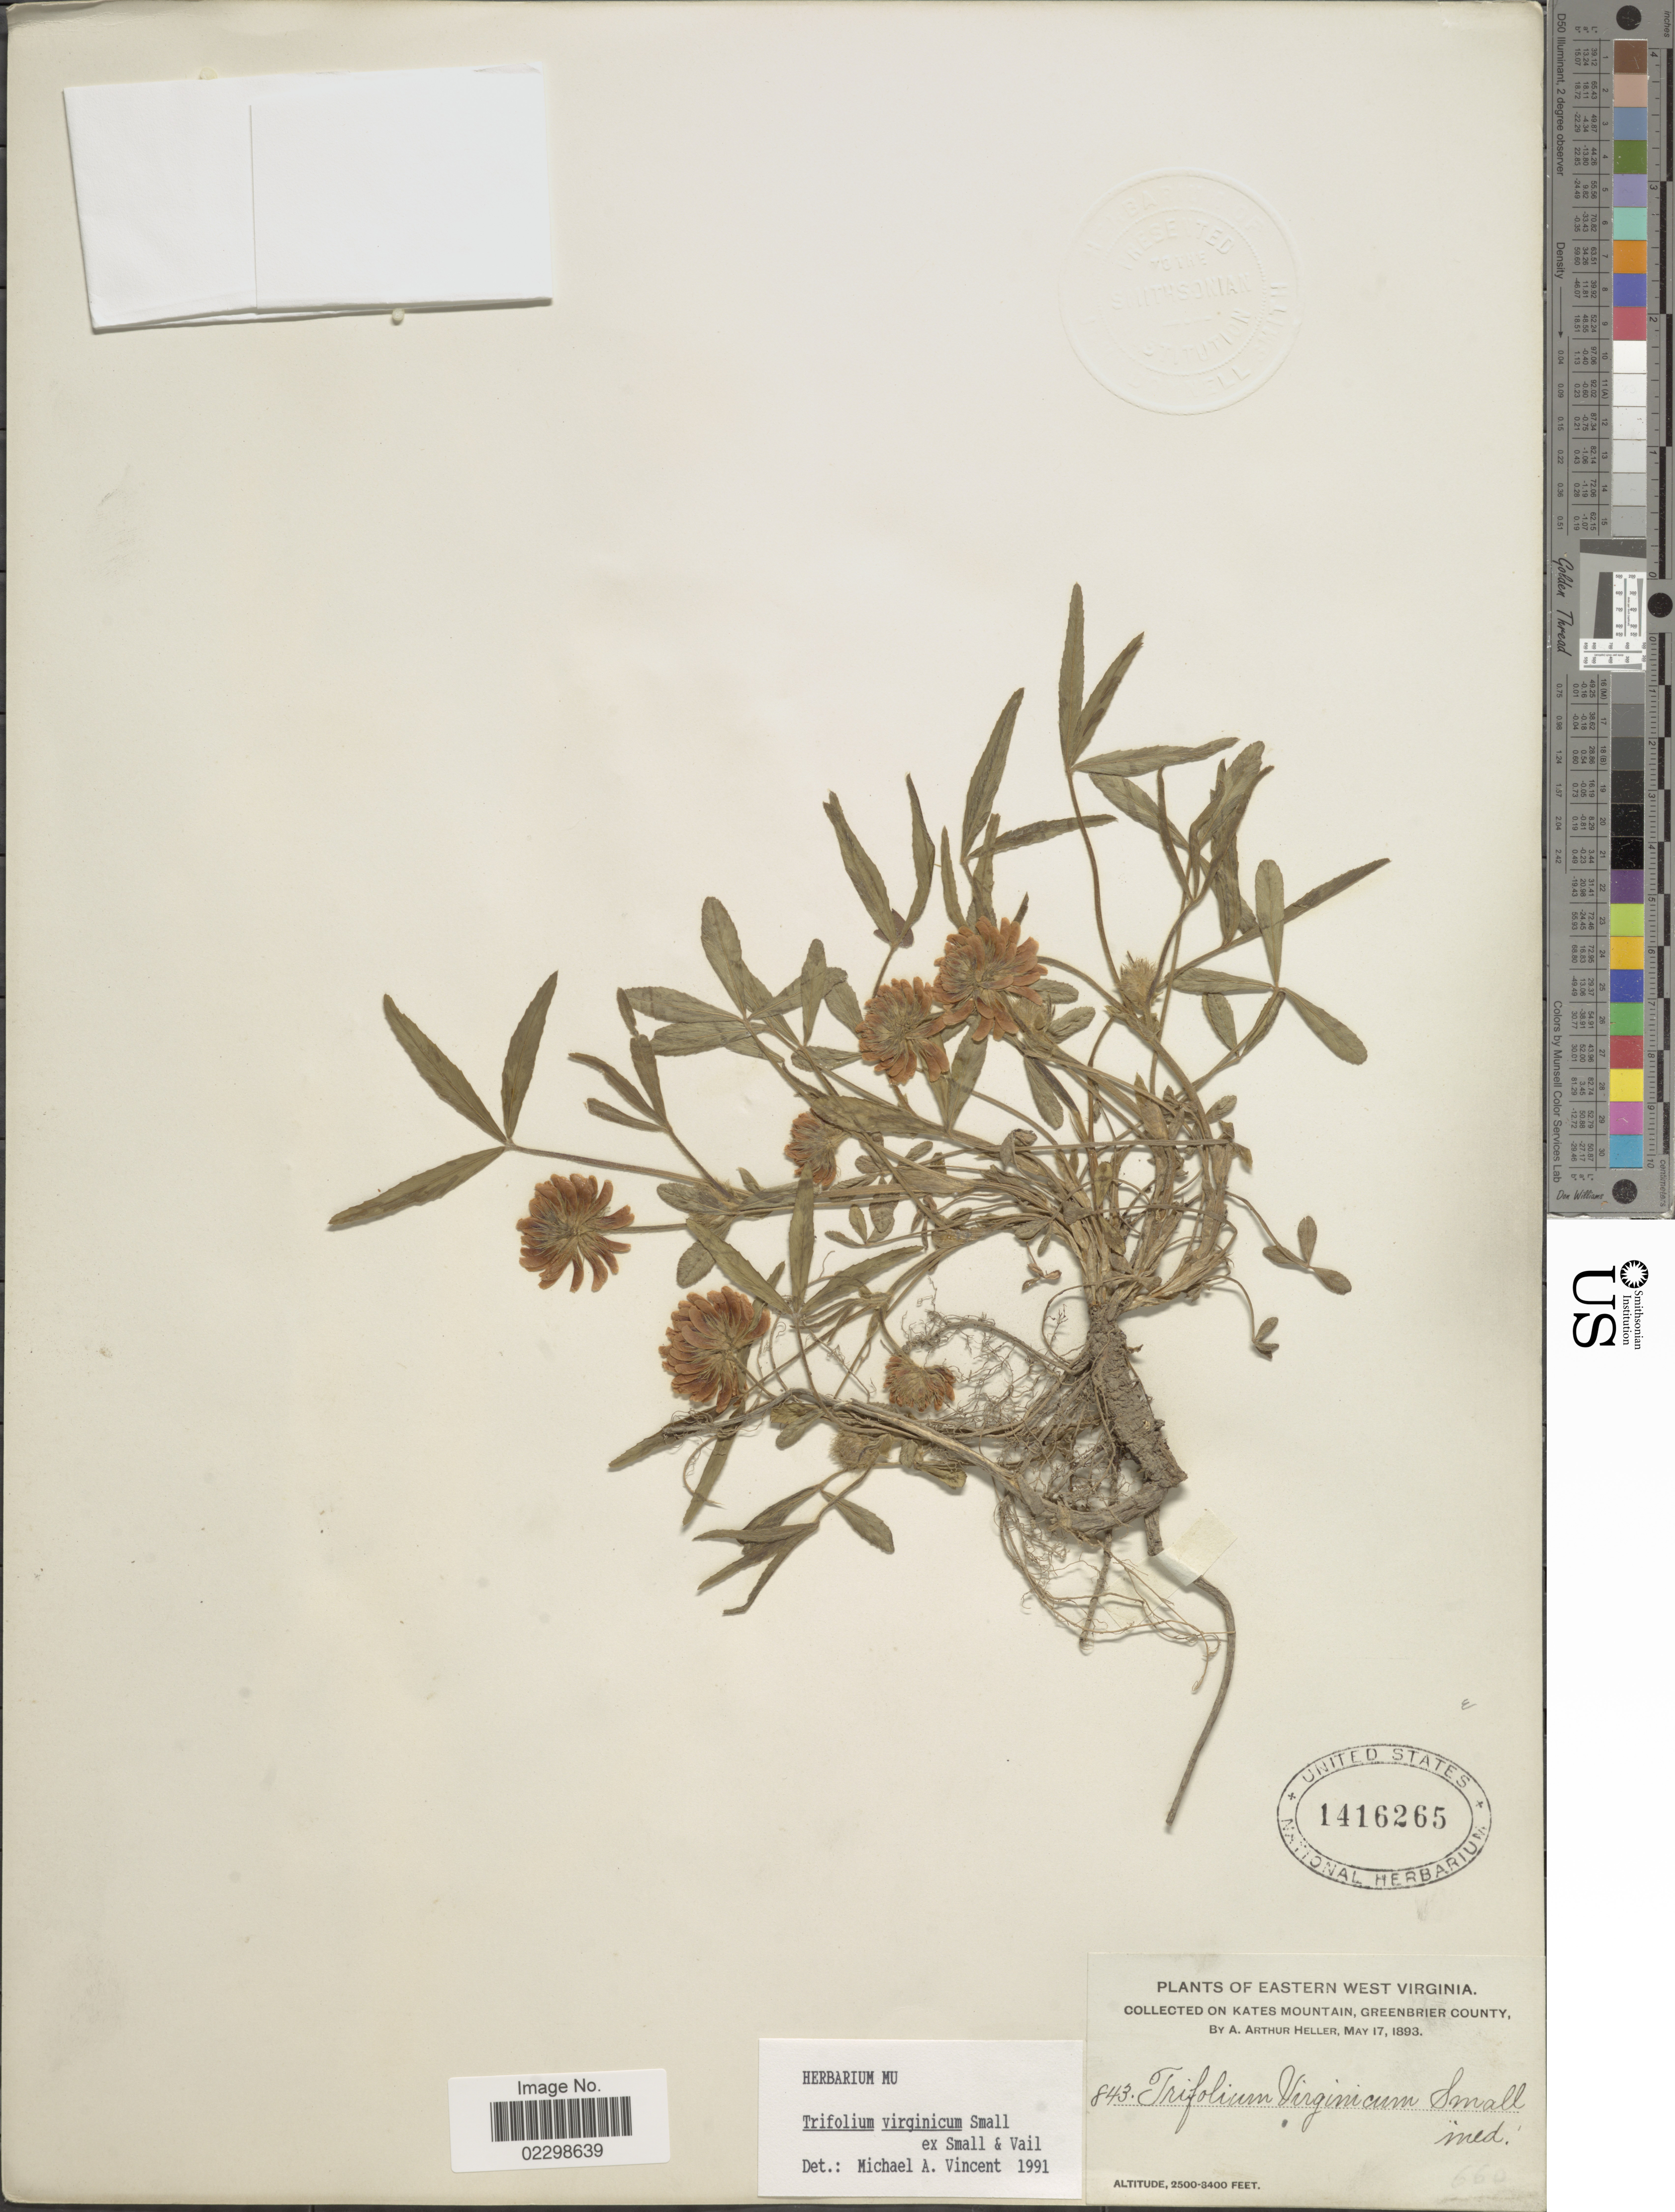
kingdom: Plantae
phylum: Tracheophyta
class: Magnoliopsida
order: Fabales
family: Fabaceae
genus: Trifolium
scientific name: Trifolium virginicum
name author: Small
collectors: A. A. Heller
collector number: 843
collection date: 1893-05-17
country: United States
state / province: West Virginia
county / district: Greenbrier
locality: Eastern West Virginia, Kates Mountain, Greenbrier County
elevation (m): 762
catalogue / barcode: US 1416265